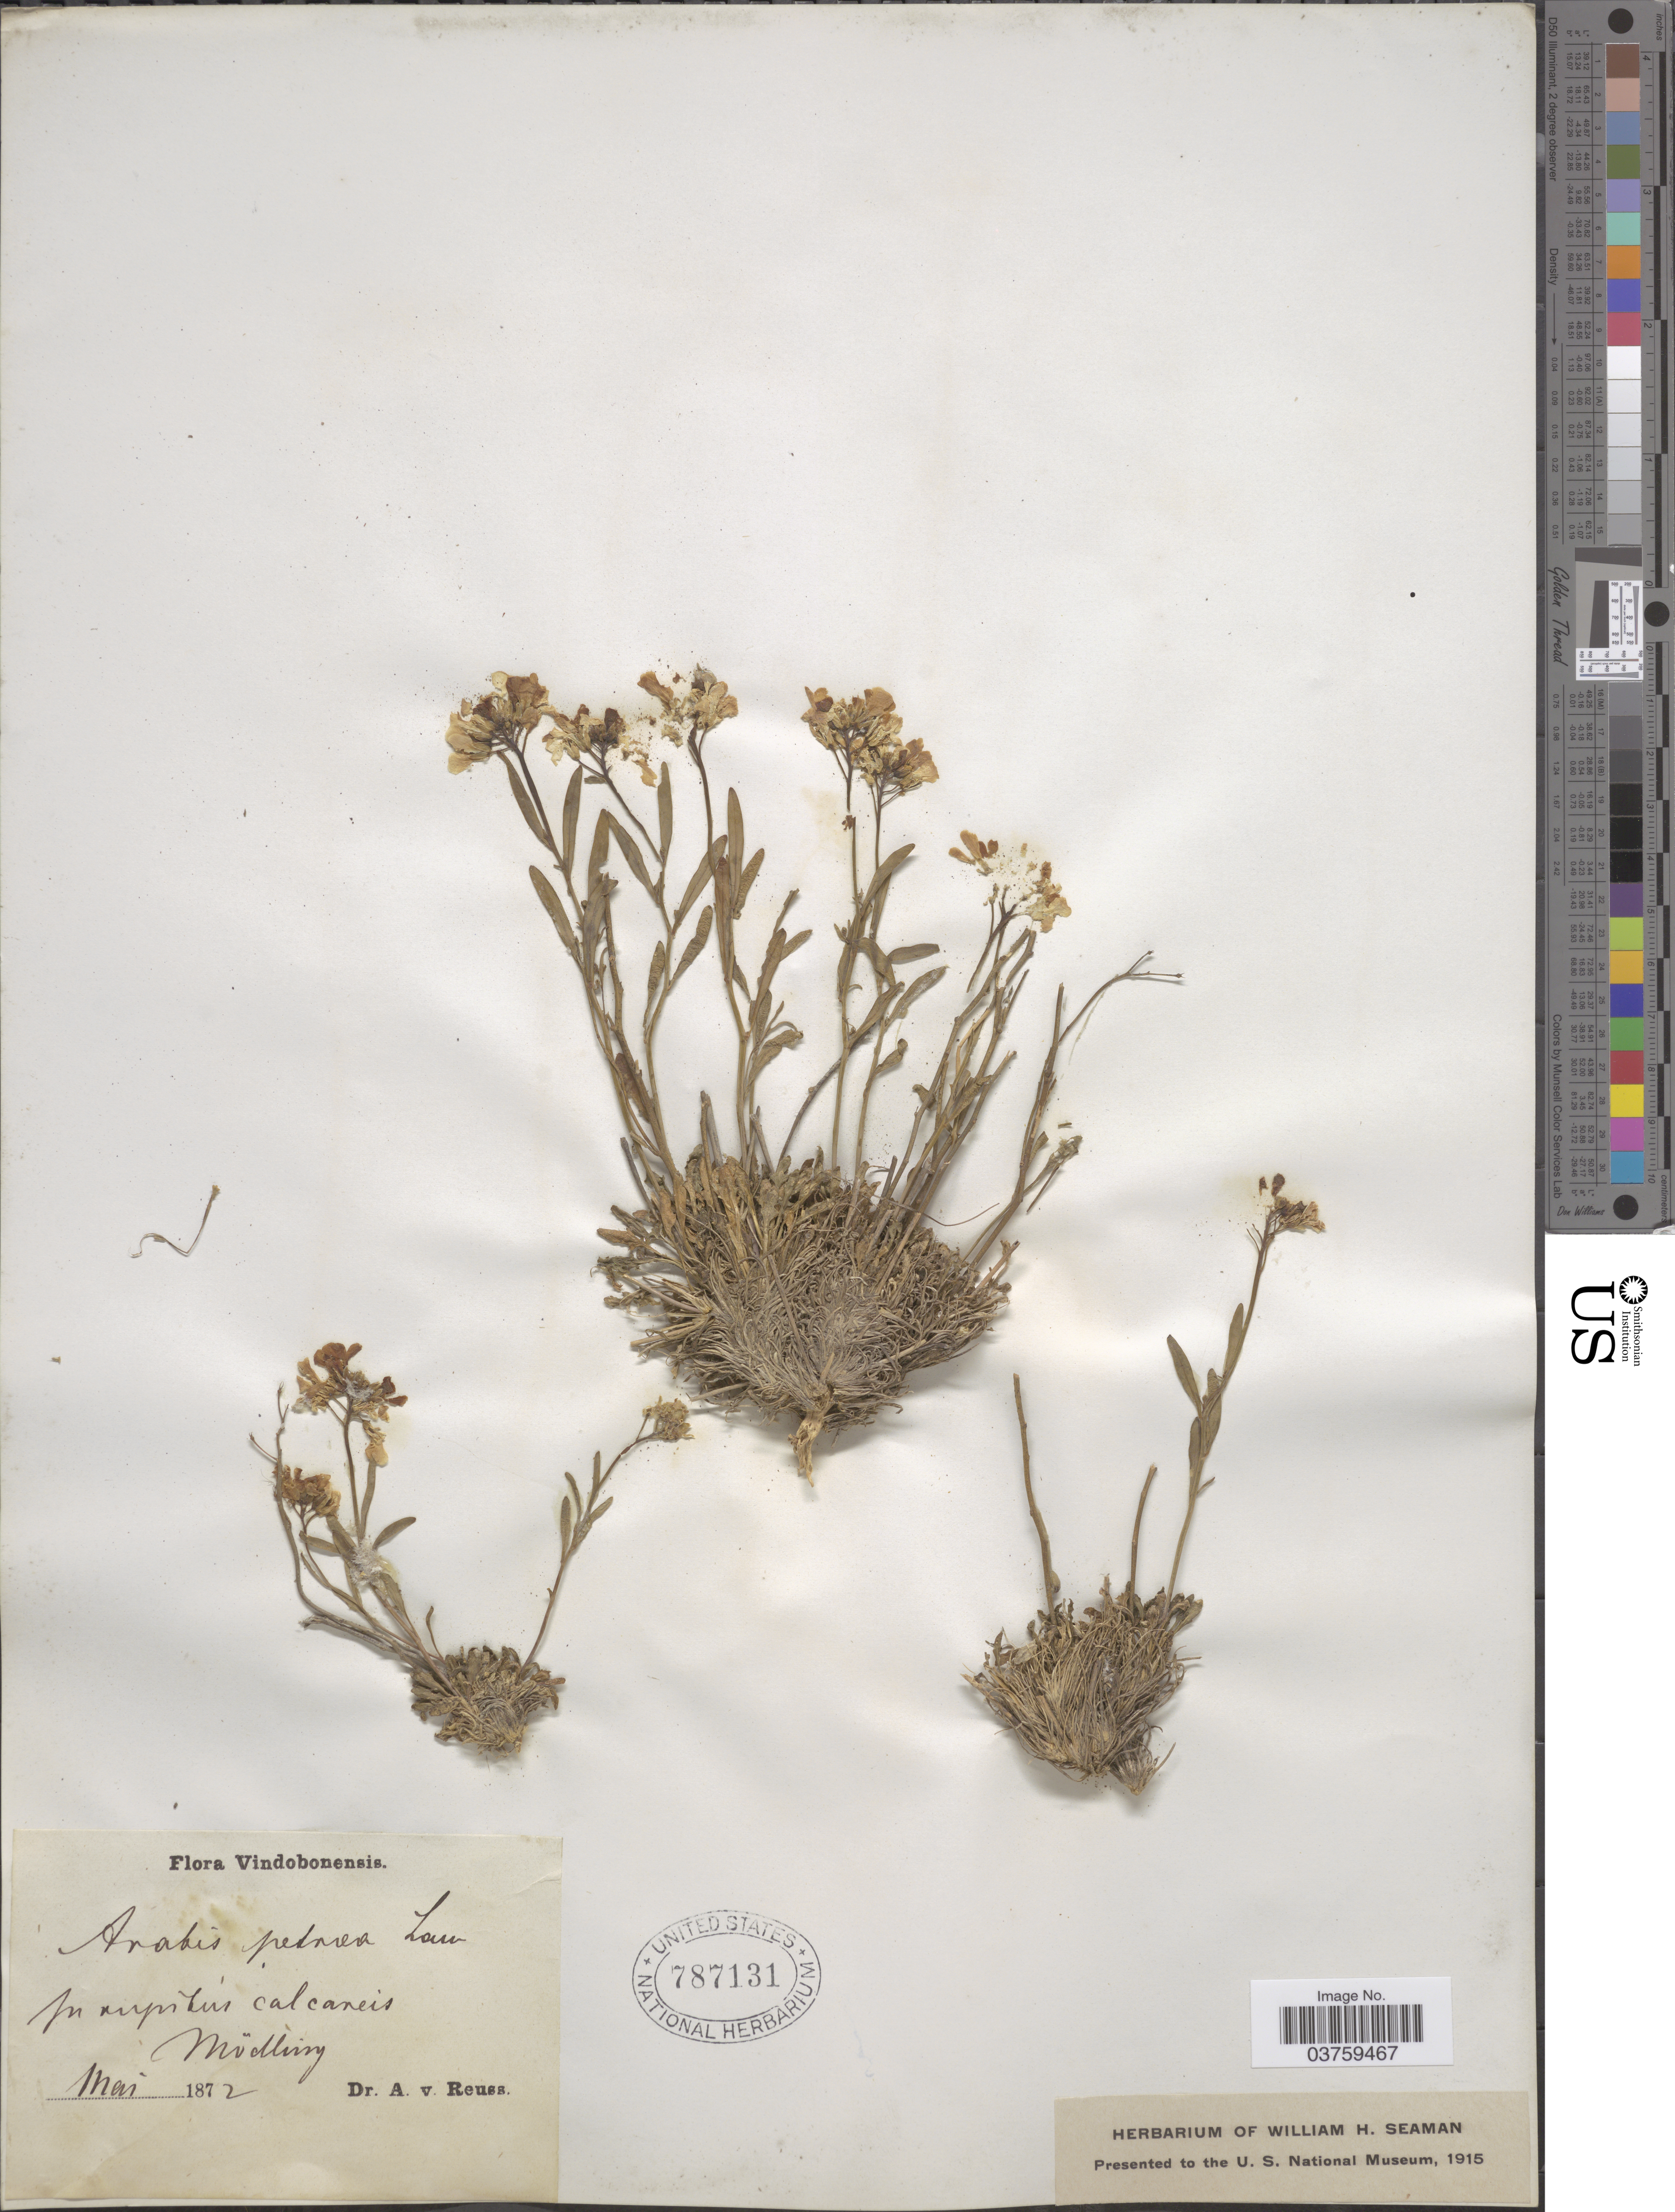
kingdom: Plantae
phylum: Tracheophyta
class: Magnoliopsida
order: Brassicales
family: Brassicaceae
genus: Arabis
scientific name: Arabis petraea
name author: (L.) Lam.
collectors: A. Reuss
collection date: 1872-05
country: Austria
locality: Vindobonensis. In rups Lus* calcaneis. Mudling.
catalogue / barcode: US 787131